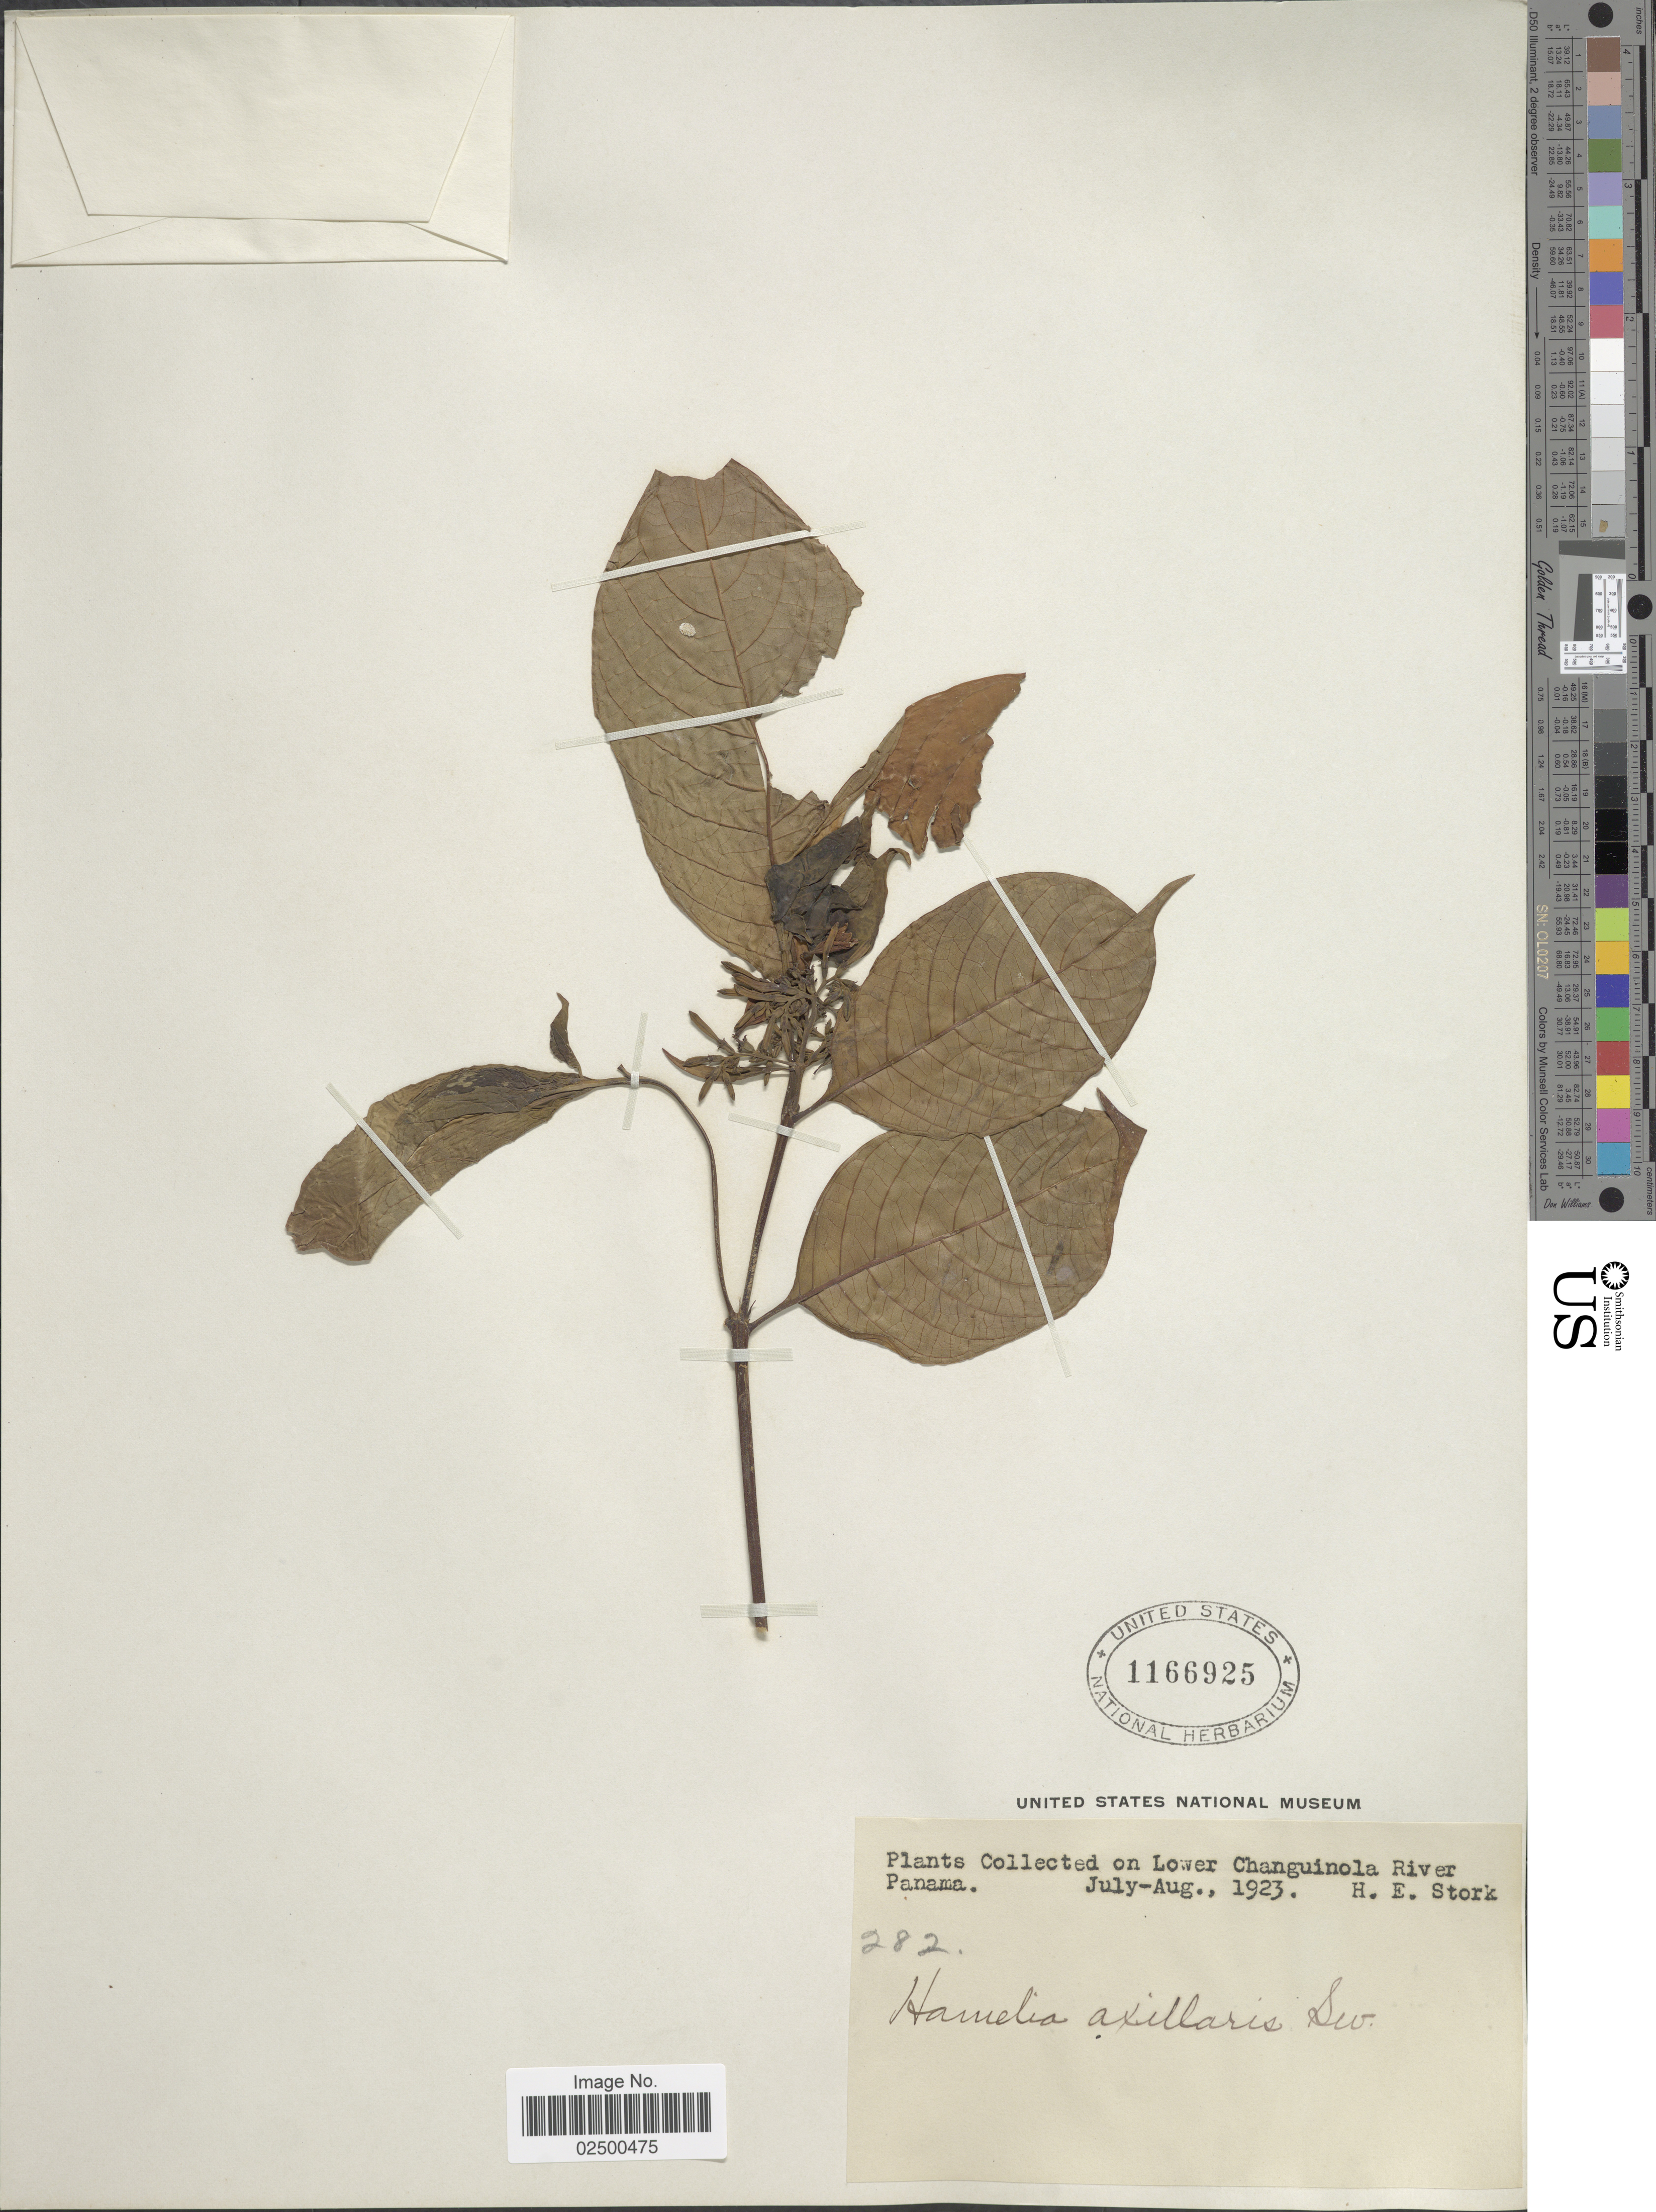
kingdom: Plantae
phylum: Tracheophyta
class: Magnoliopsida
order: Gentianales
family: Rubiaceae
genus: Hamelia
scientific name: Hamelia axillaris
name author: Sw.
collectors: H. E. Stork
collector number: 282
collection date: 1923-07/1923-08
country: Panama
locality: On Lower Changuinola River, Panama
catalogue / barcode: US 1166925